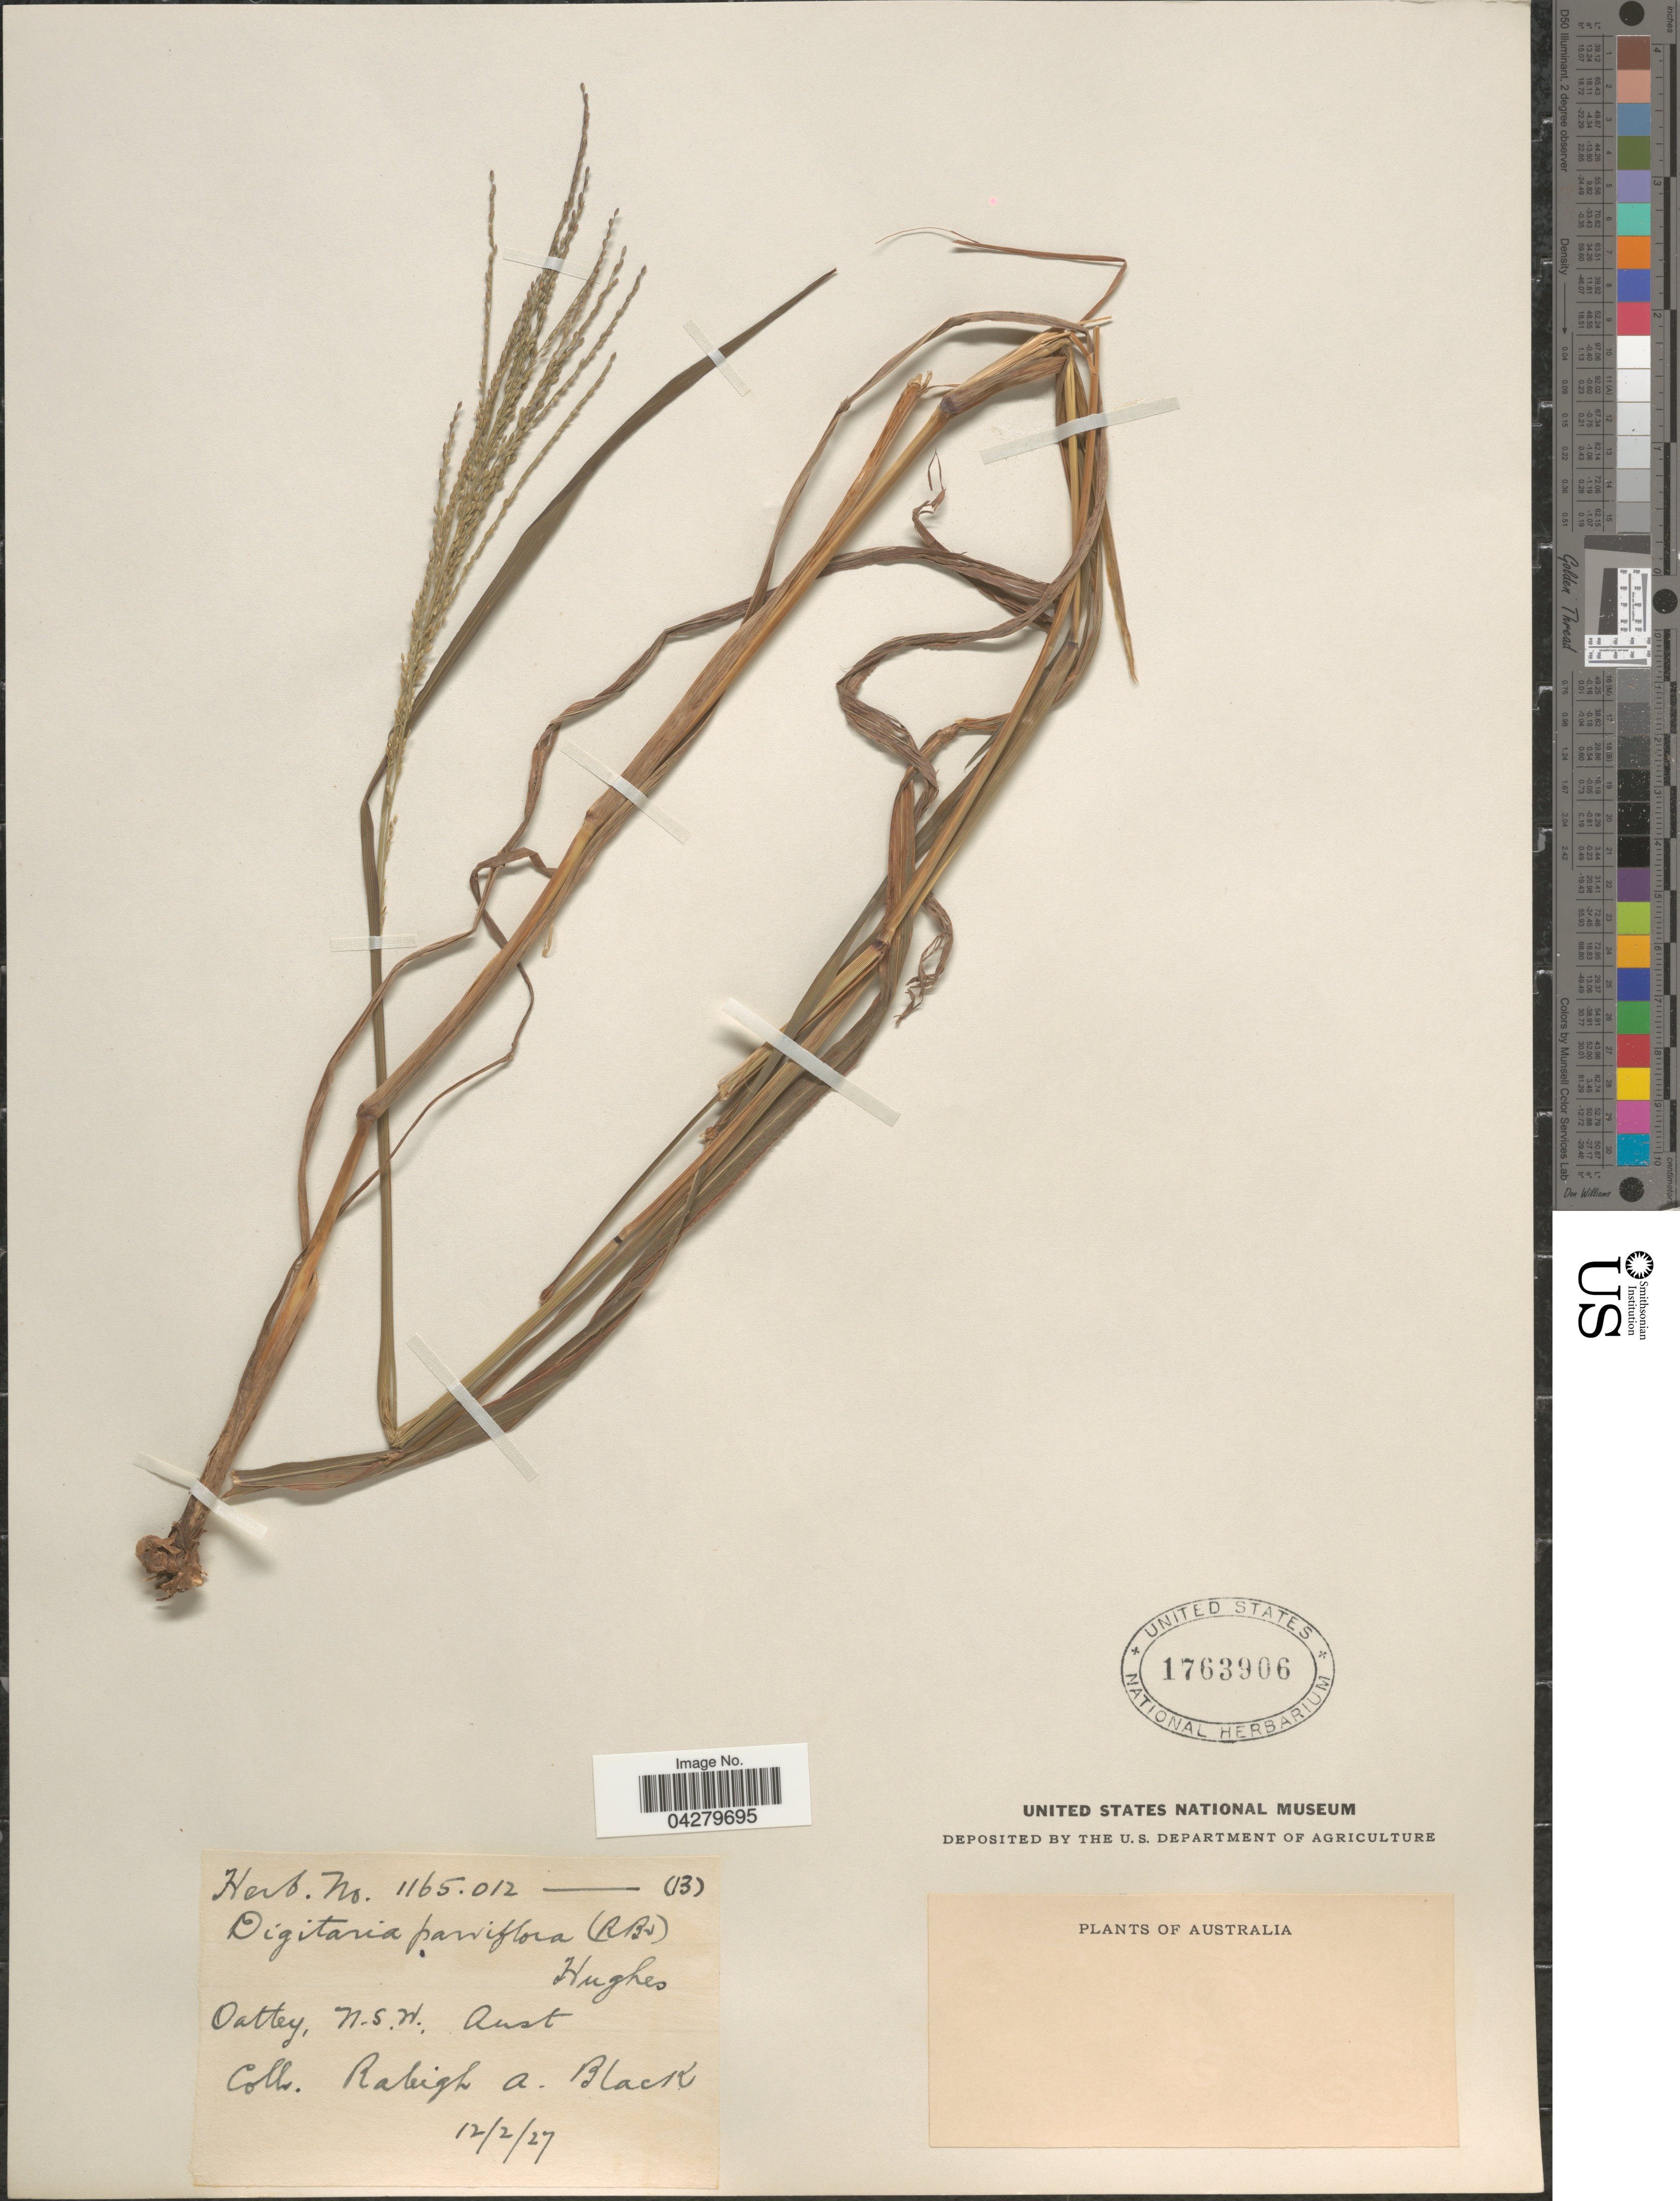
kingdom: Plantae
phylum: Tracheophyta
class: Liliopsida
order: Poales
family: Poaceae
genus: Digitaria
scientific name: Digitaria parviflora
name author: (R. Br.) Hughes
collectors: R. A. Black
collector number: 1165012/13?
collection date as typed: Transcribed d/m/y: 12/2/27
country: Australia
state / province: New South Wales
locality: Oatley, N.S.W.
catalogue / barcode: US 1763906